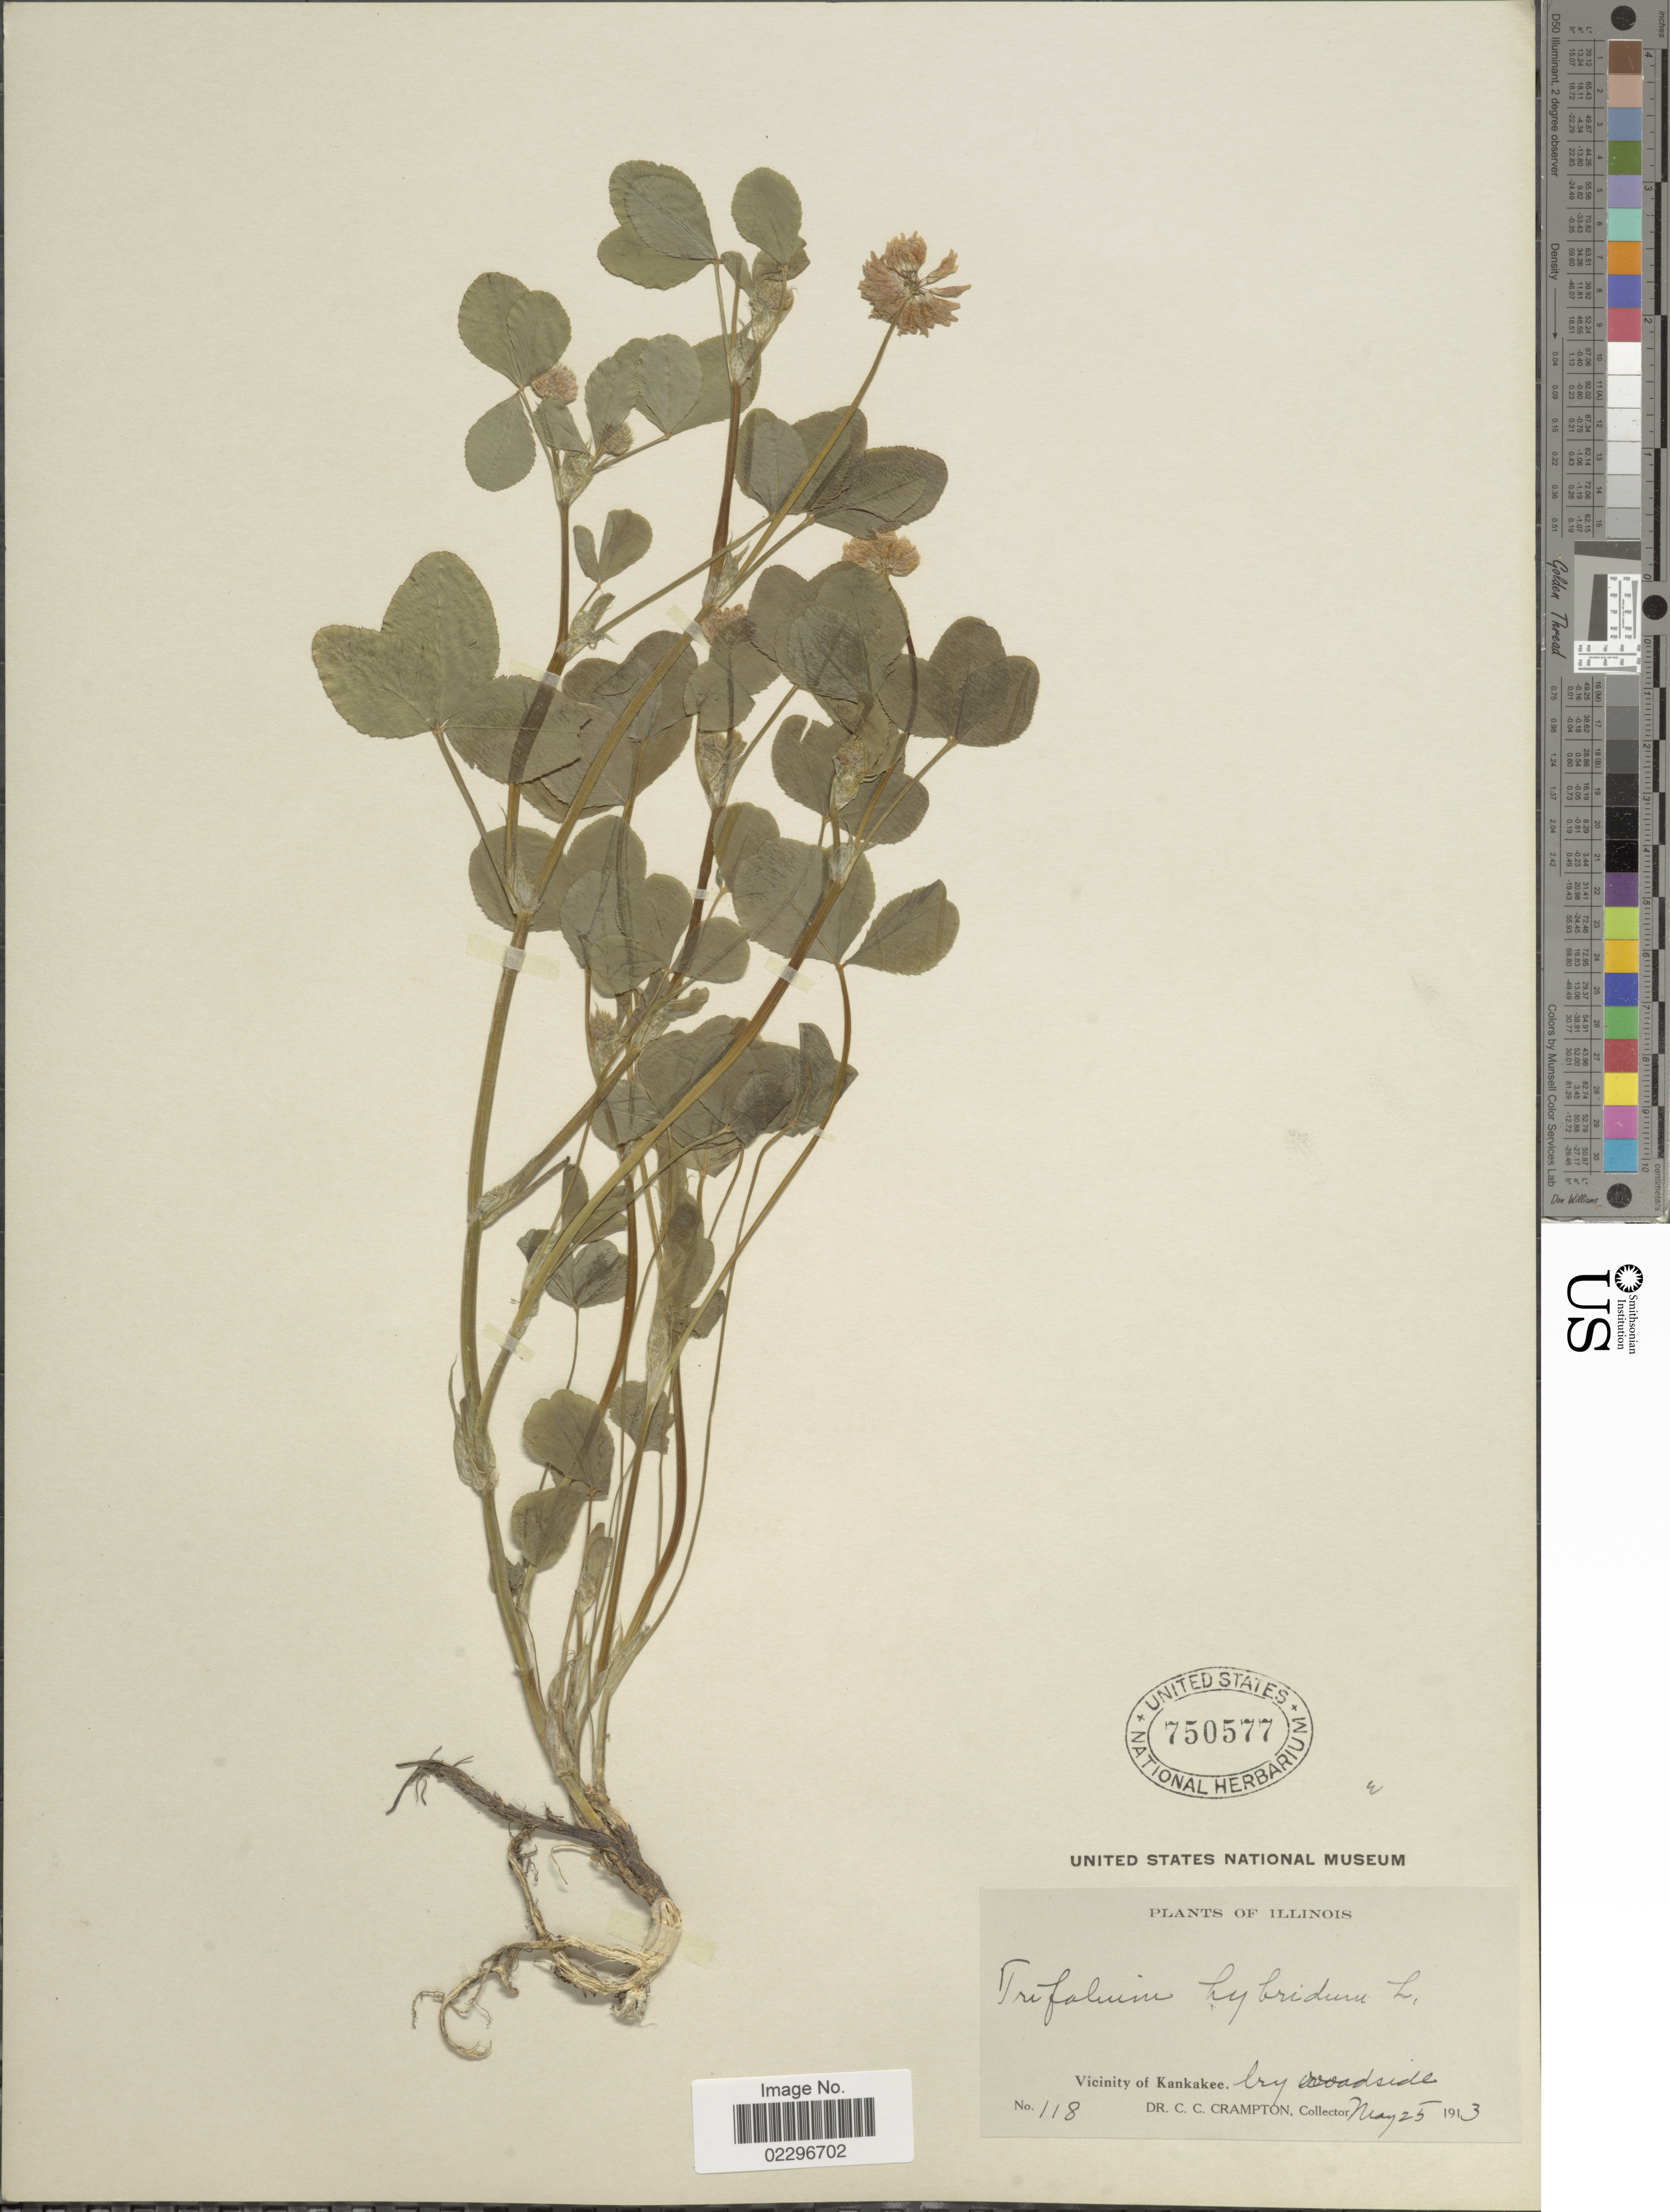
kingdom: Plantae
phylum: Tracheophyta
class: Magnoliopsida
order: Fabales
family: Fabaceae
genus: Trifolium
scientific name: Trifolium hybridum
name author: L.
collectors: C. Crampton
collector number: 118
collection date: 1913-05-25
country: United States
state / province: Illinois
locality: Vicinity of Kankakee. by roadside.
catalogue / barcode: US 750577